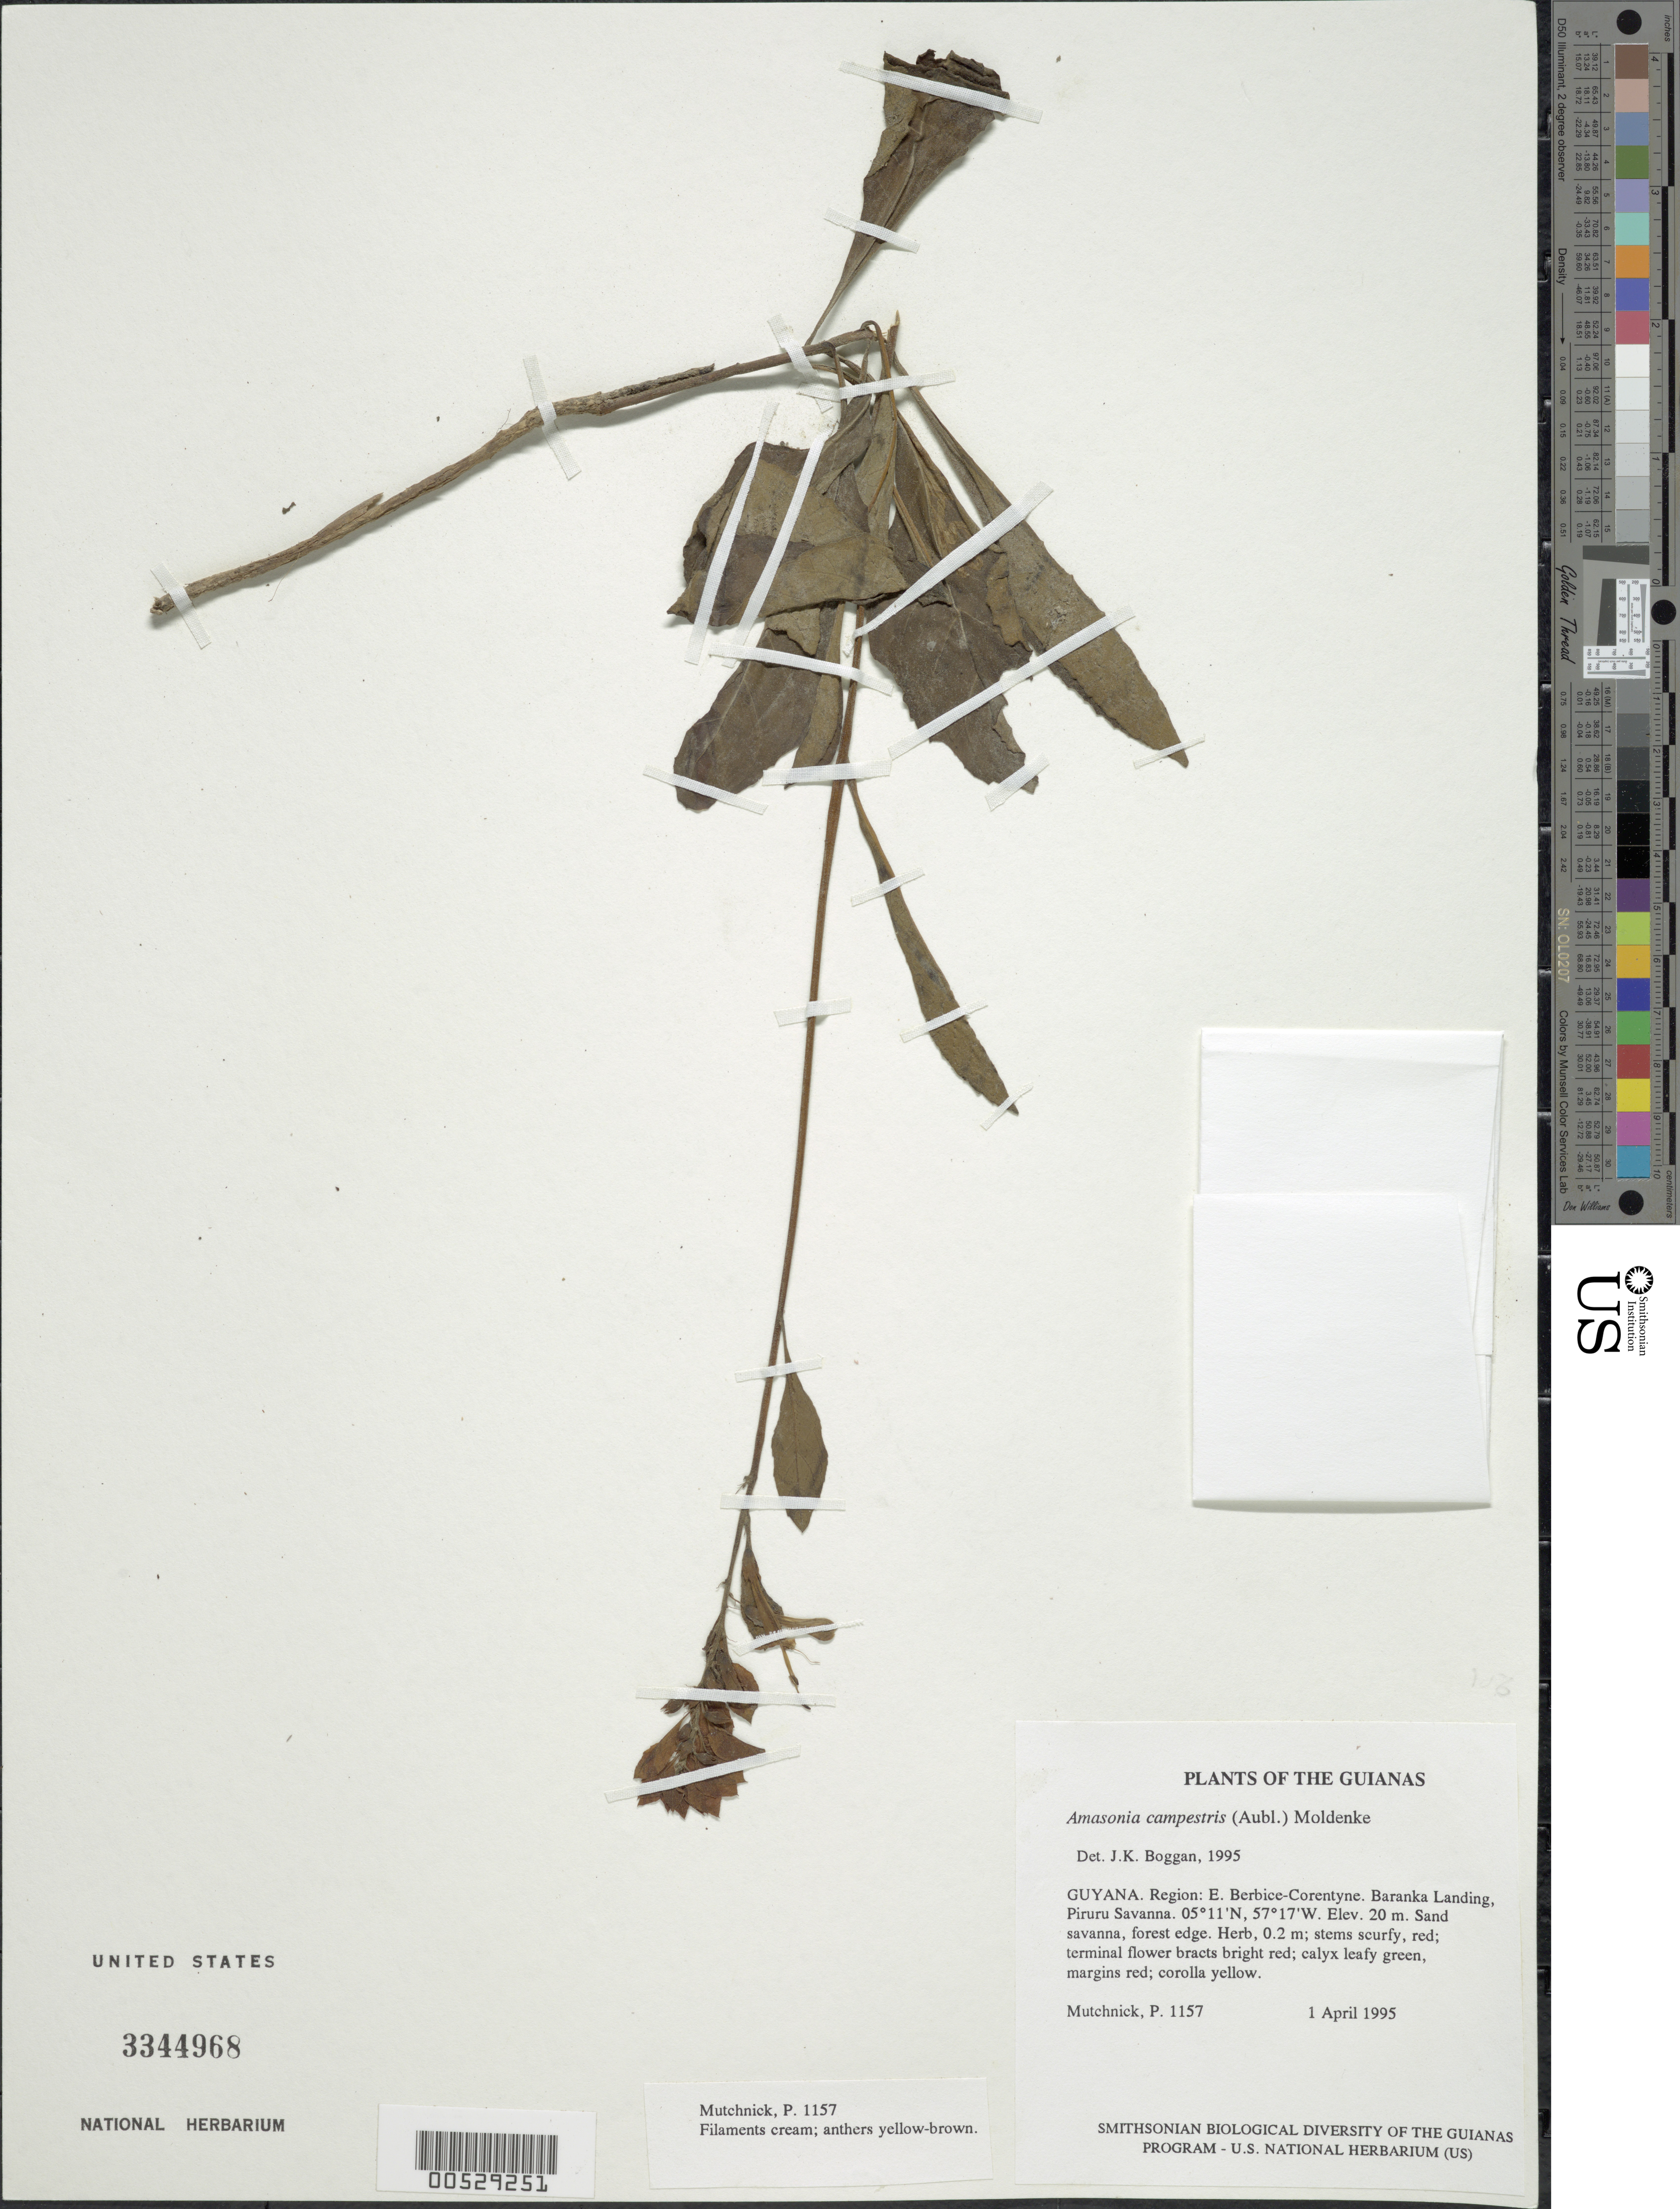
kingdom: Plantae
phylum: Tracheophyta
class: Magnoliopsida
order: Lamiales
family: Lamiaceae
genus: Amasonia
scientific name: Amasonia campestris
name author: (Aubl.) Moldenke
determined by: Boggan, J. K., (US), NMNH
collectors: P. Mutchnick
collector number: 1157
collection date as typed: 1 April 1995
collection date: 1995-04-01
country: Guyana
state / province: E. Berbice-Corentyne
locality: Baranka Landing, Piruru Savanna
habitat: Sand savanna, forest edge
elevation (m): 20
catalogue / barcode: US 3344968